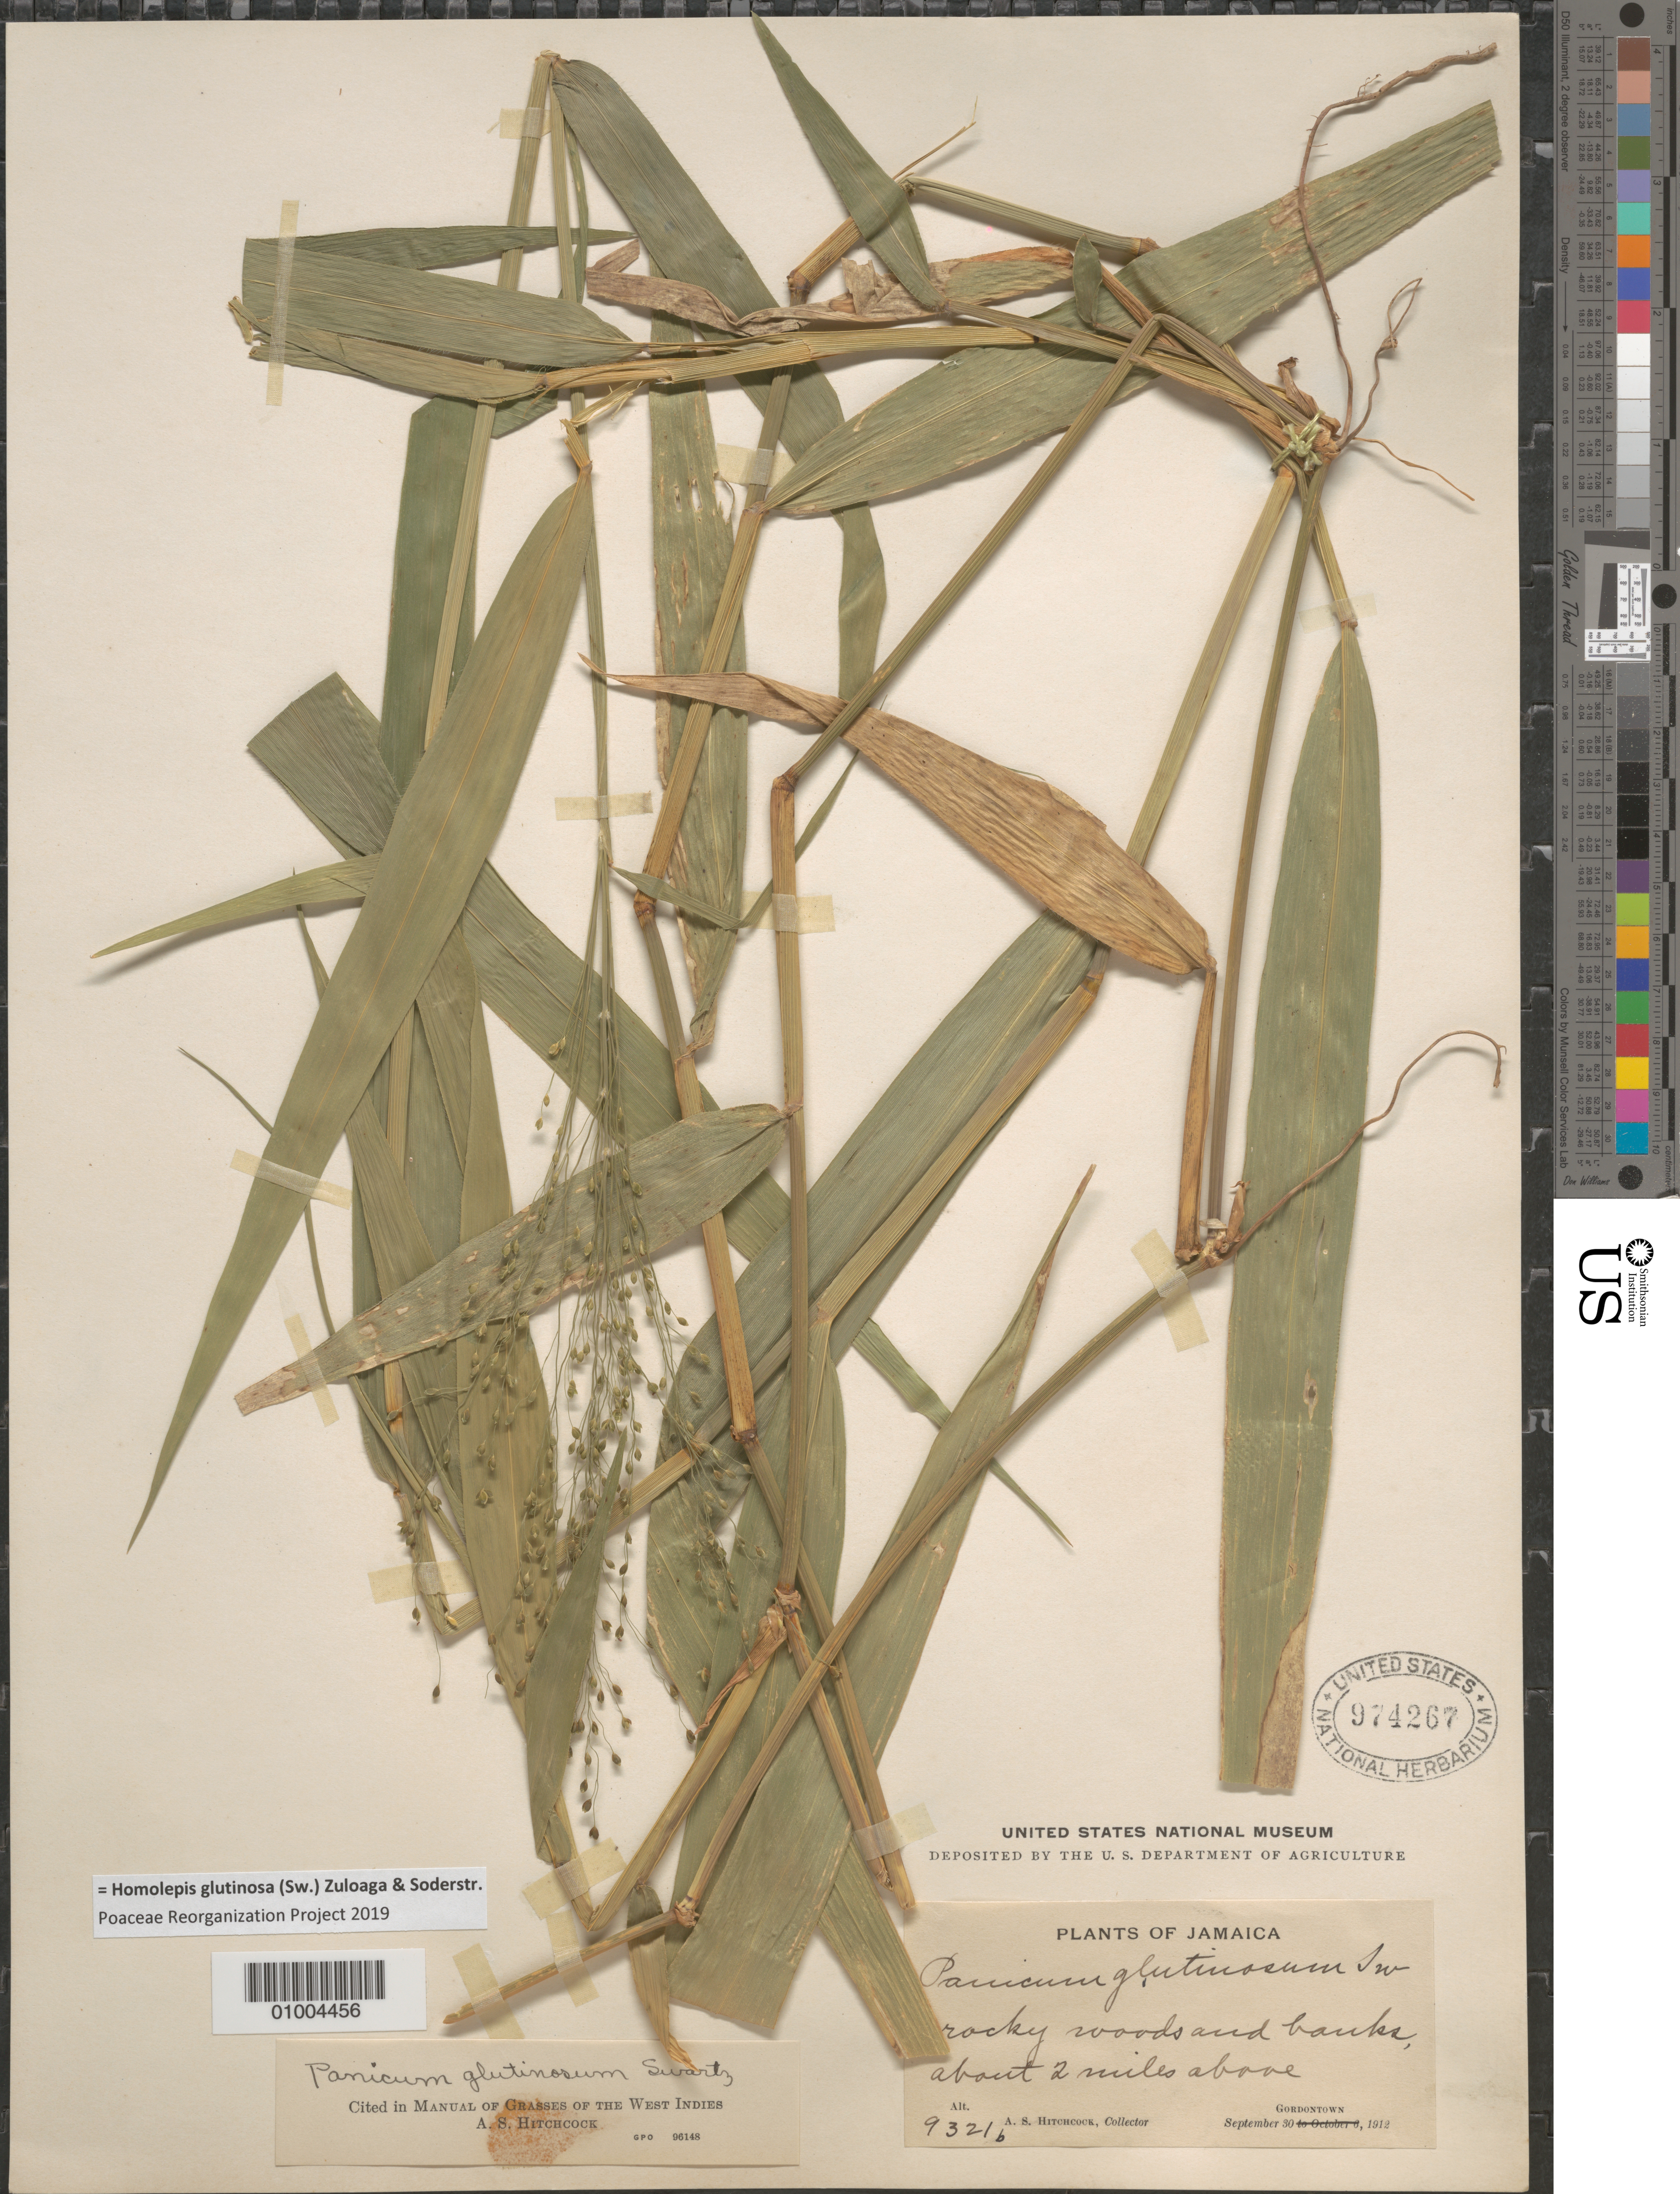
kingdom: Plantae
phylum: Tracheophyta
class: Liliopsida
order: Poales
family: Poaceae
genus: Homolepis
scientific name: Homolepis glutinosa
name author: (Sw.) Zuloaga & Soderstr.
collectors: A. S. Hitchcock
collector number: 93216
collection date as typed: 30 Sep 1912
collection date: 1912-09-30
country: Jamaica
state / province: Saint Andrew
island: Jamaica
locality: Gordontown, rocky woods and banks about two miles above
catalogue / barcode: US 974267